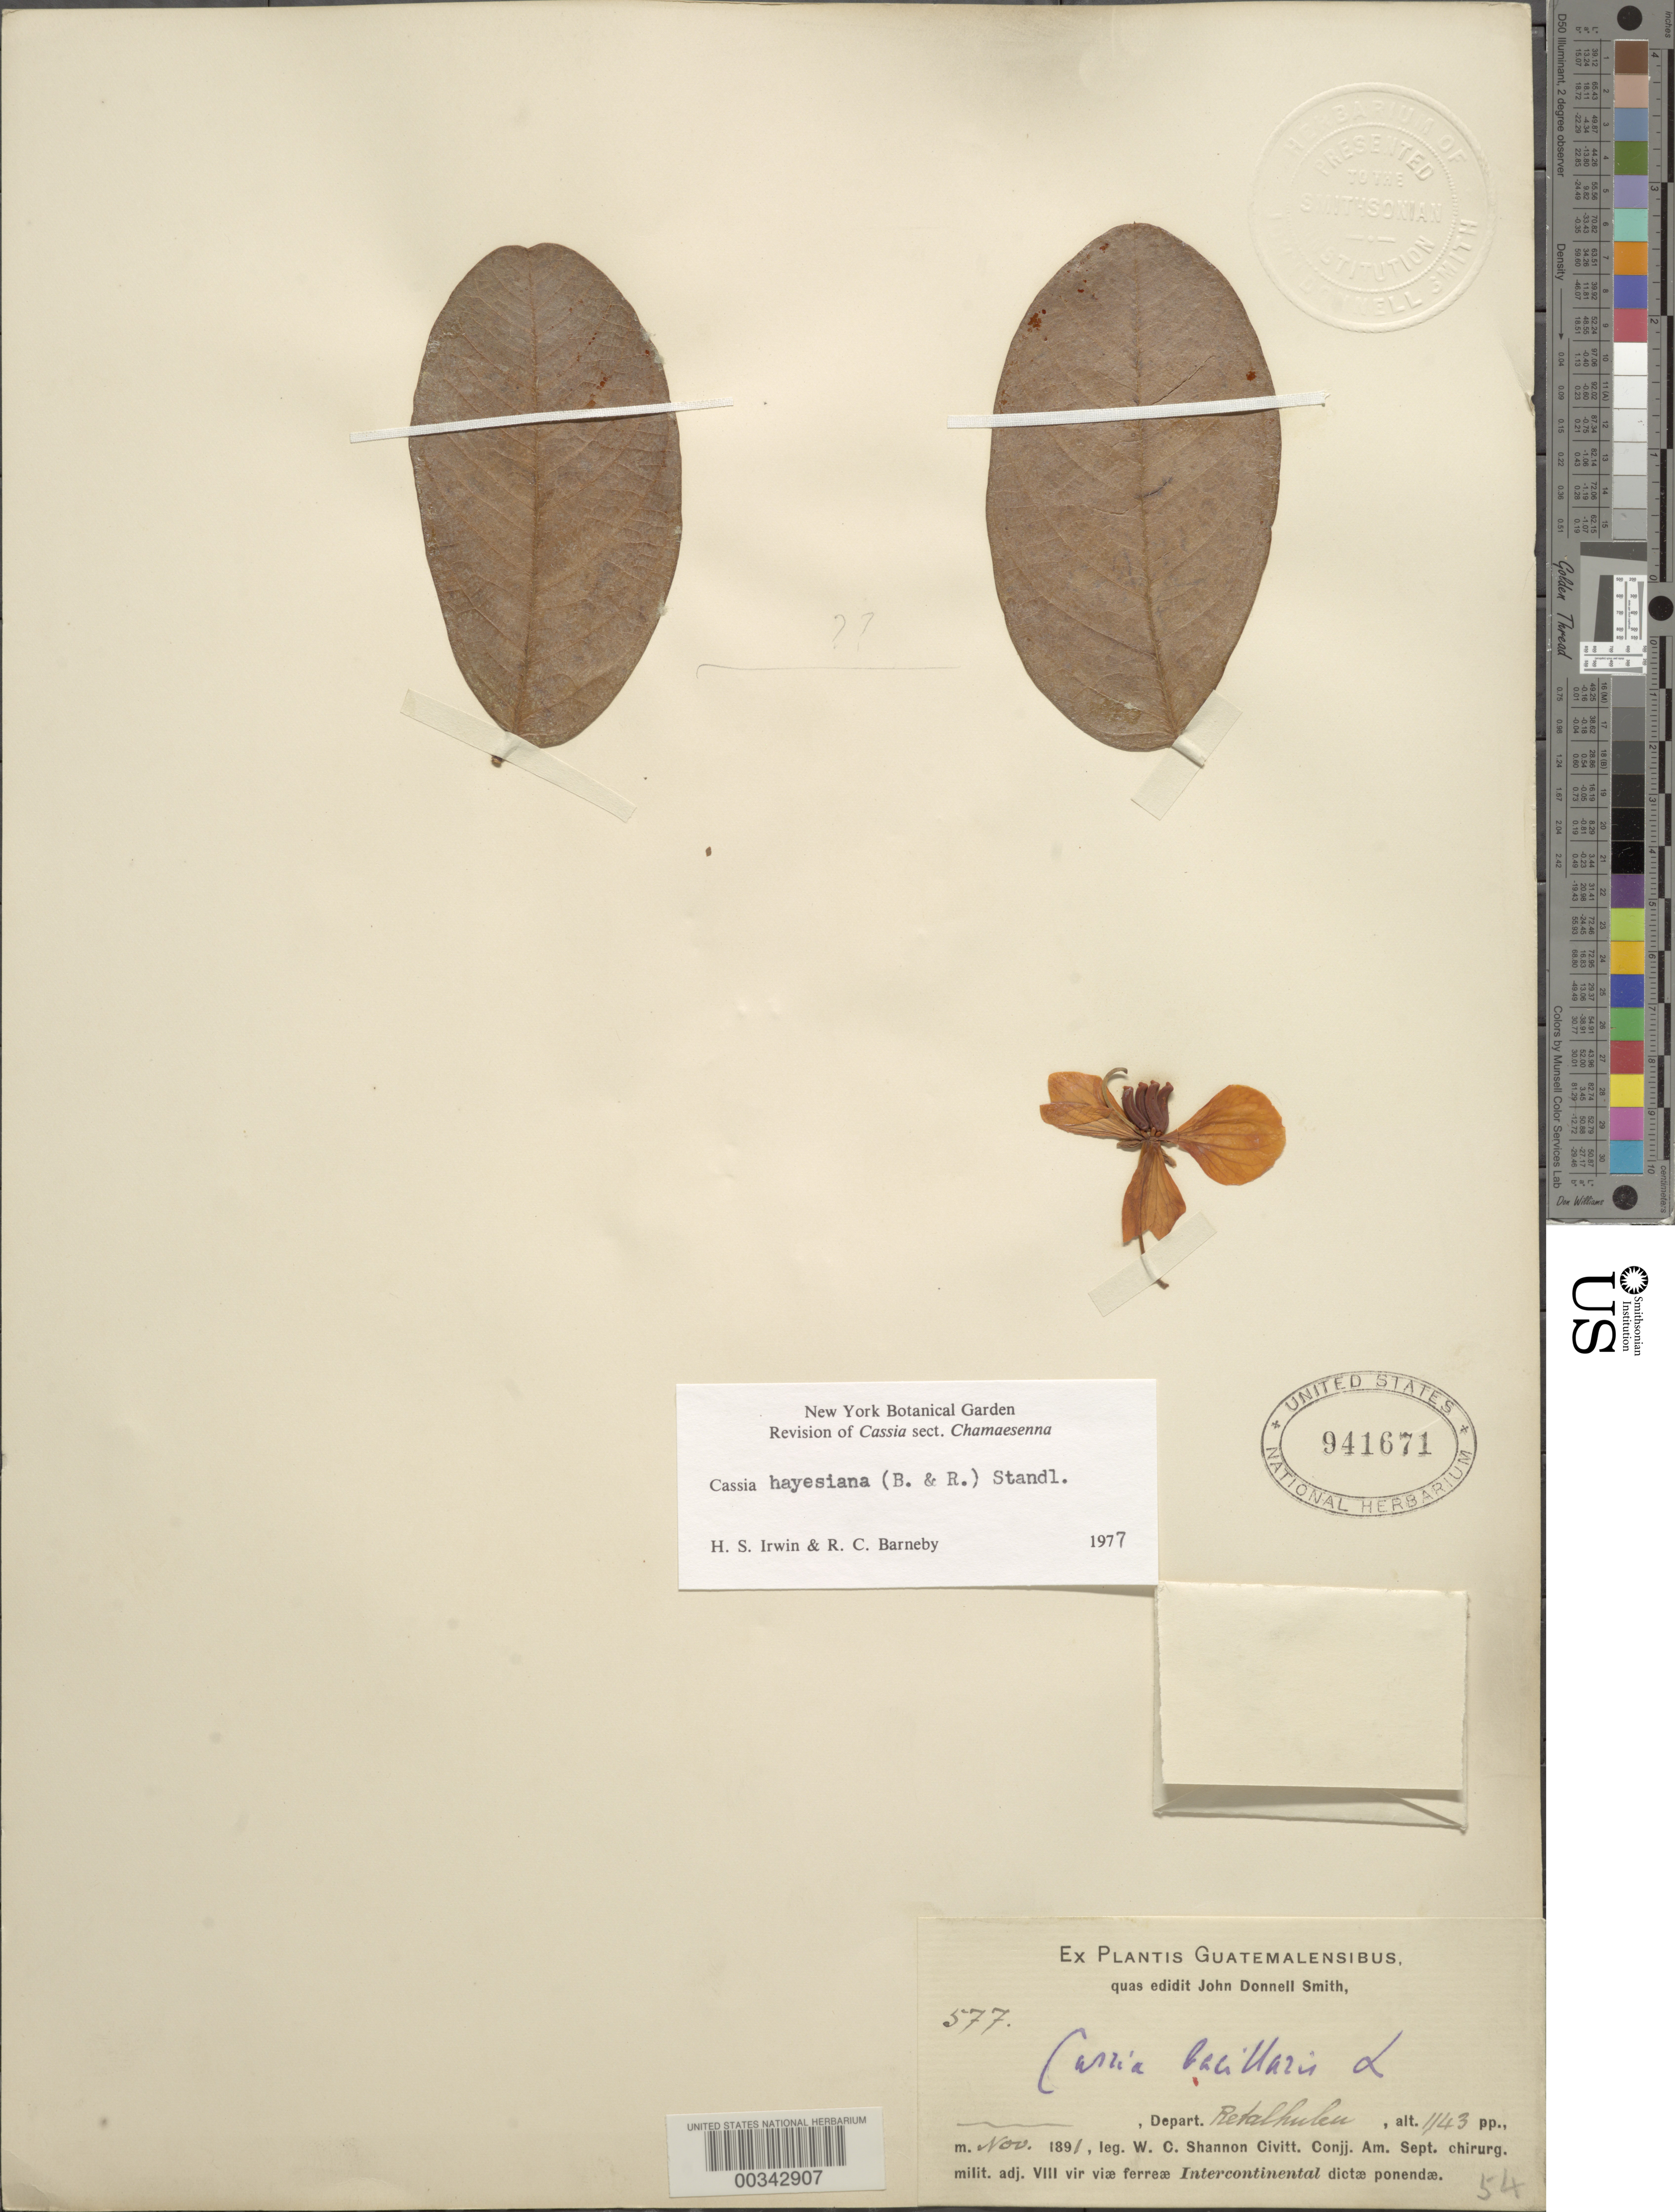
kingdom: Plantae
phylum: Tracheophyta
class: Magnoliopsida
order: Fabales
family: Fabaceae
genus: Senna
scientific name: Senna hayesiana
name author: (Britton & Rose) H.S. Irwin & Barneby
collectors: W. C. Shannon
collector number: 577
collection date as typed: Nov 1891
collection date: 1891-11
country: Guatemala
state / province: Retalhuleu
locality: Volcan Jumaytepeque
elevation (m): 348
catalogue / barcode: US 941671